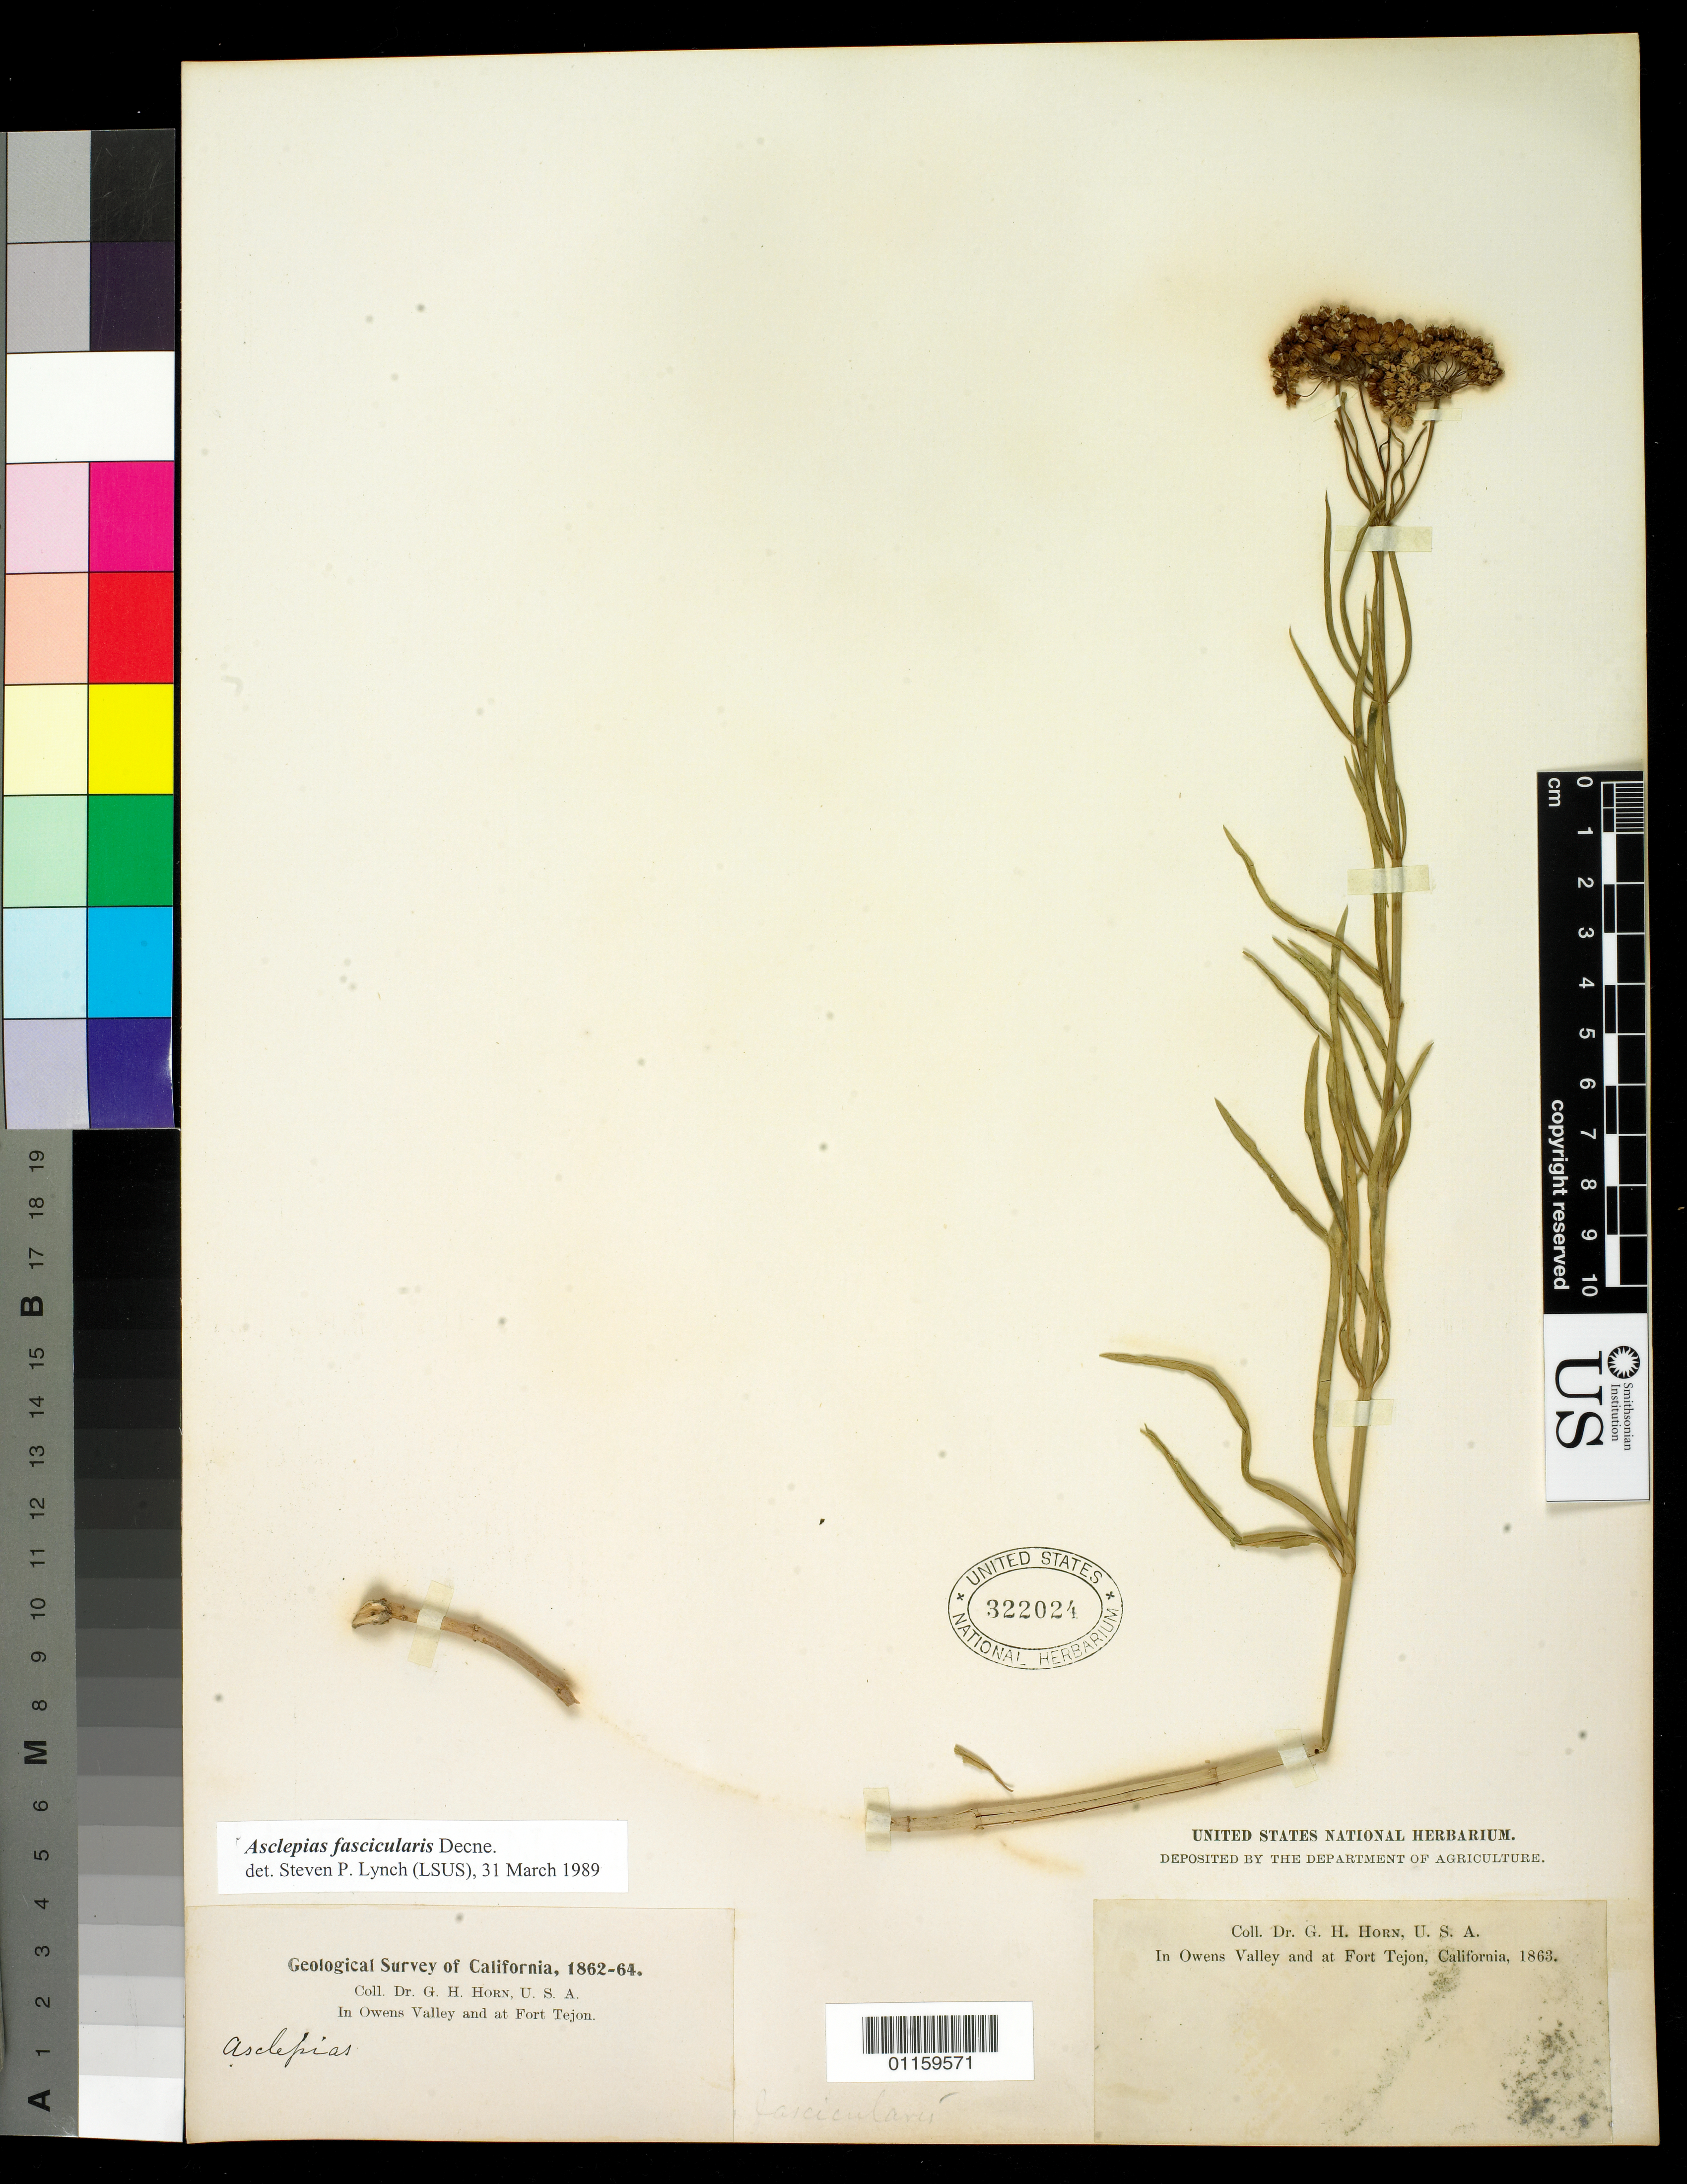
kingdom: Plantae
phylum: Tracheophyta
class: Magnoliopsida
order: Gentianales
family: Apocynaceae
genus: Asclepias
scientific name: Asclepias fascicularis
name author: Decne.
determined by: Lynch, S.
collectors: G. Horn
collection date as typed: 1862 to -- --- 1864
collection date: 1862/1864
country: United States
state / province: California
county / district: Kern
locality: In Owens Valley at Fort Tejon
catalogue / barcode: US 322024